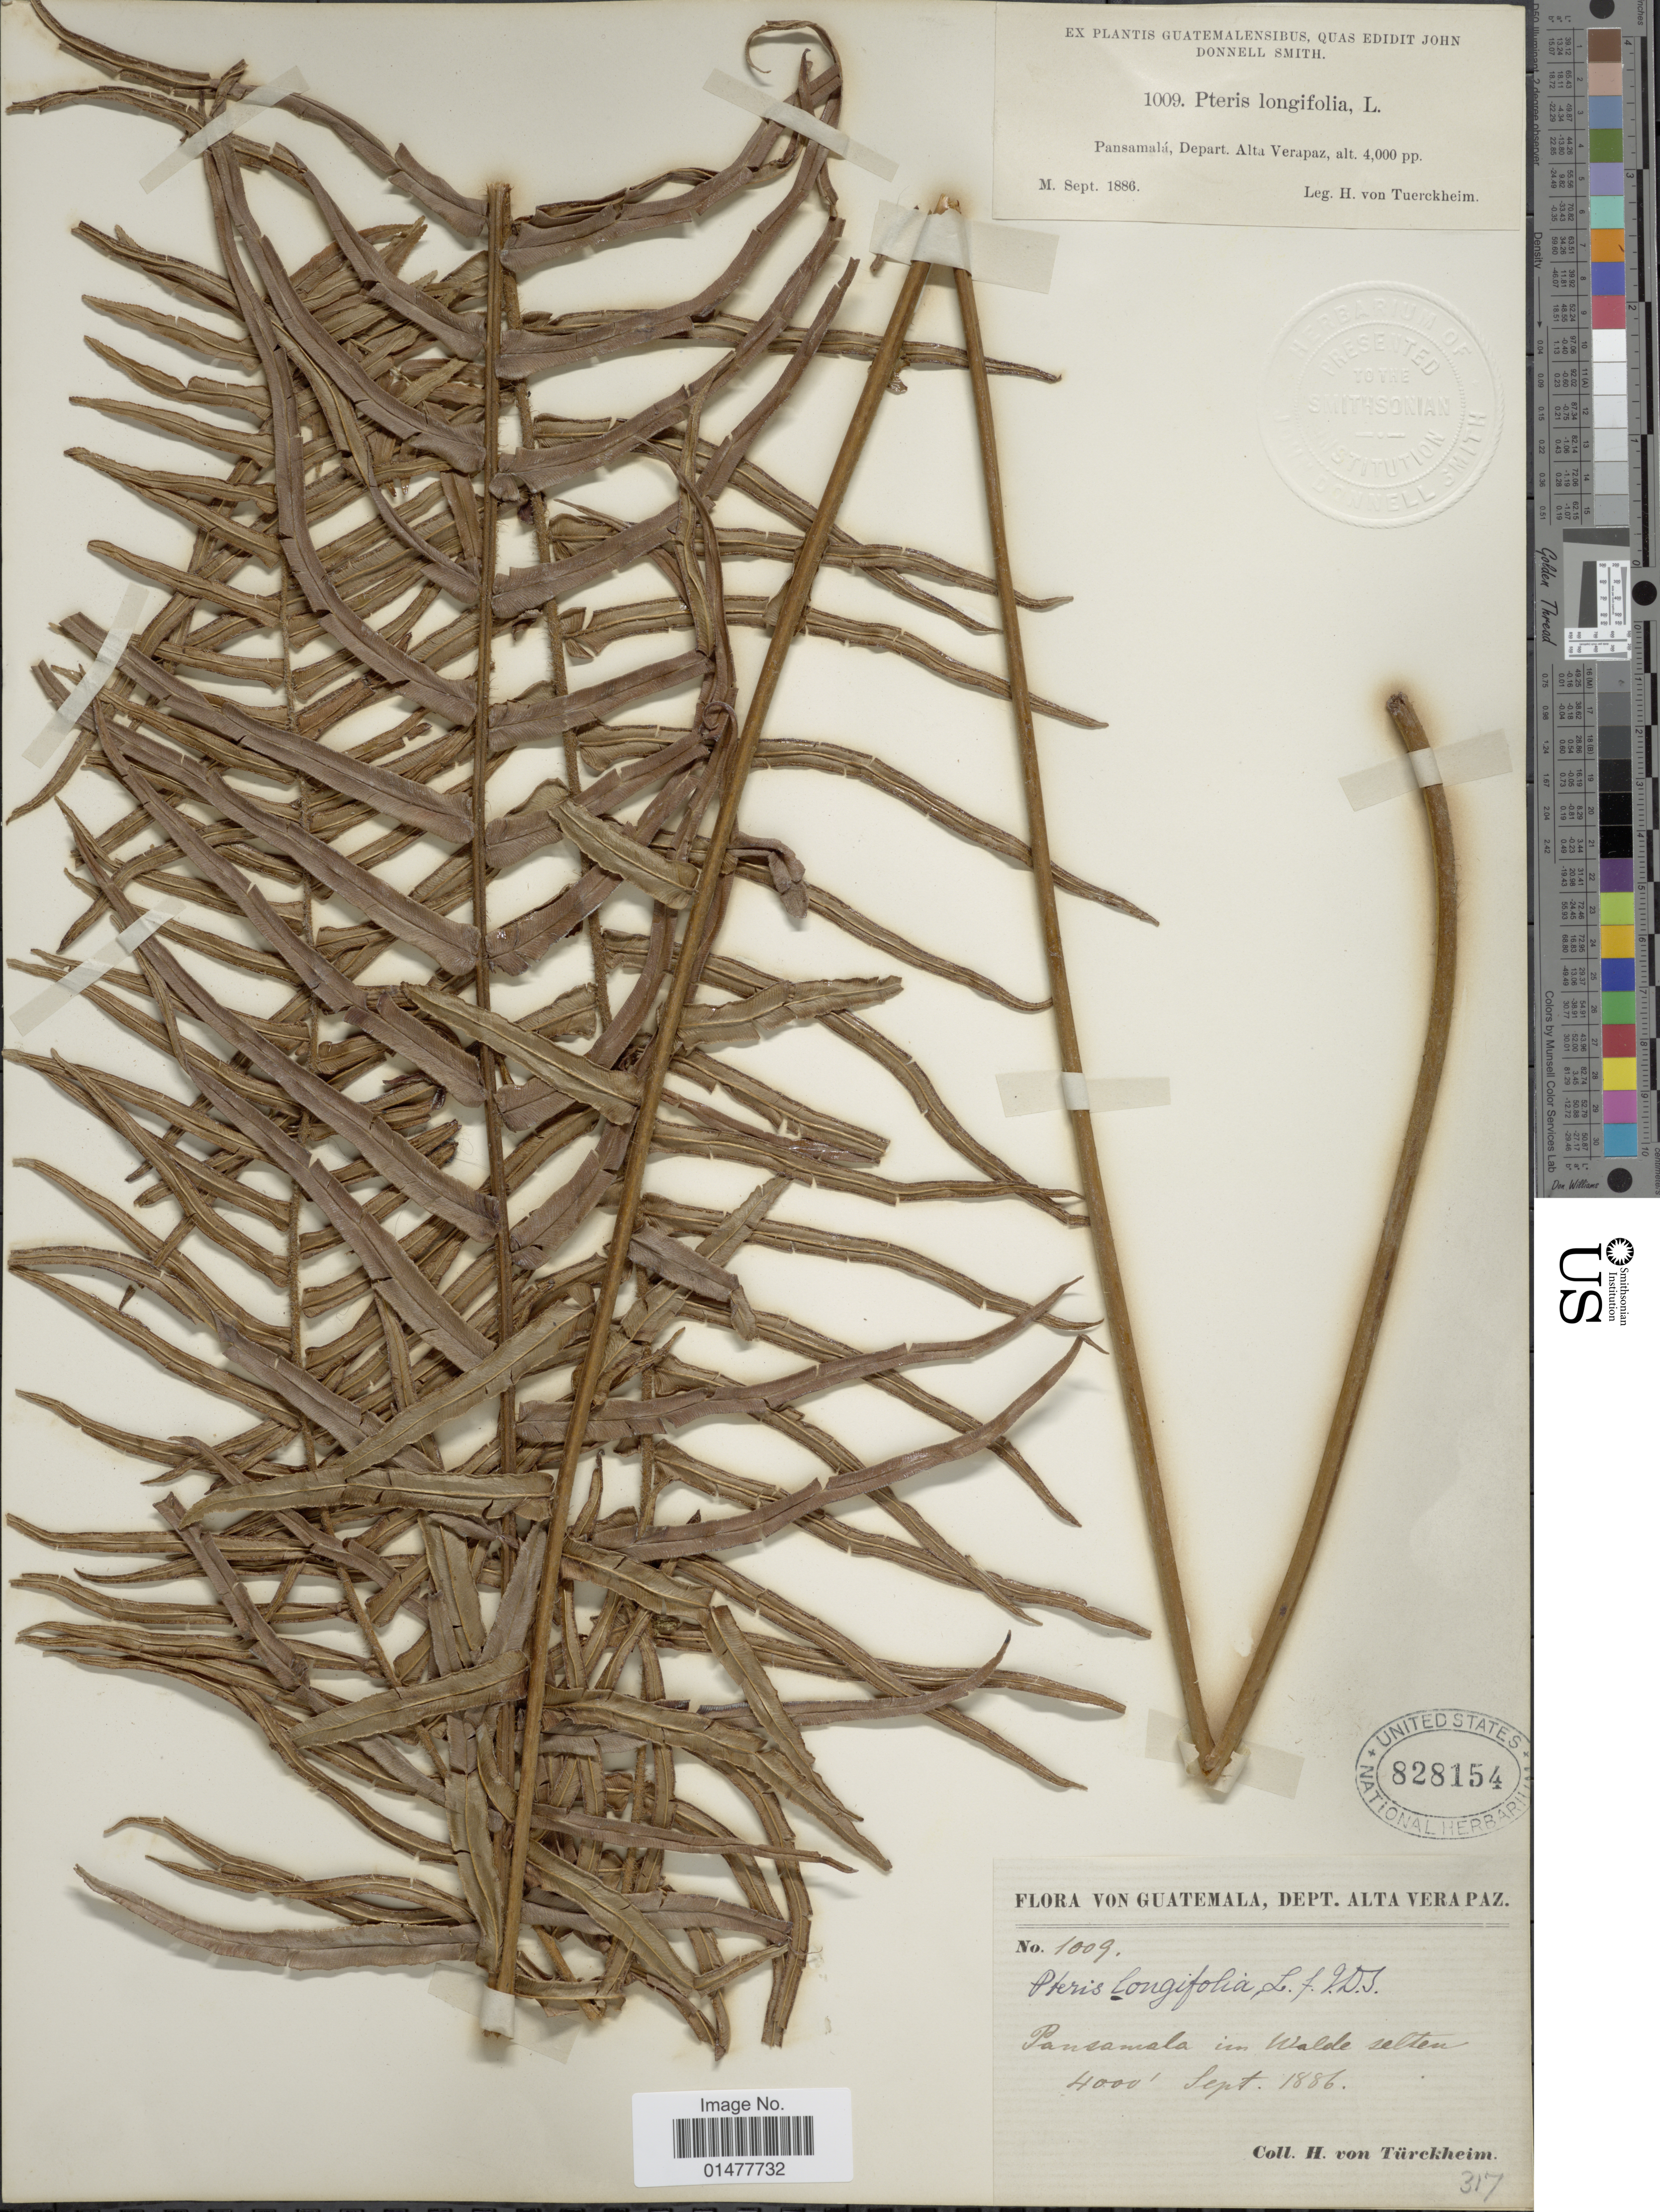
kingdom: Plantae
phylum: Tracheophyta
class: Polypodiopsida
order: Polypodiales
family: Pteridaceae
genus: Pteris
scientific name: Pteris longifolia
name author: L.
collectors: H. von Türckheim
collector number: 317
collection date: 1886-09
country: Guatemala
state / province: Alta Verapaz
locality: Pansamala, im walde selten [seldom in the forest]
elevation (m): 1219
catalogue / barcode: US 828154